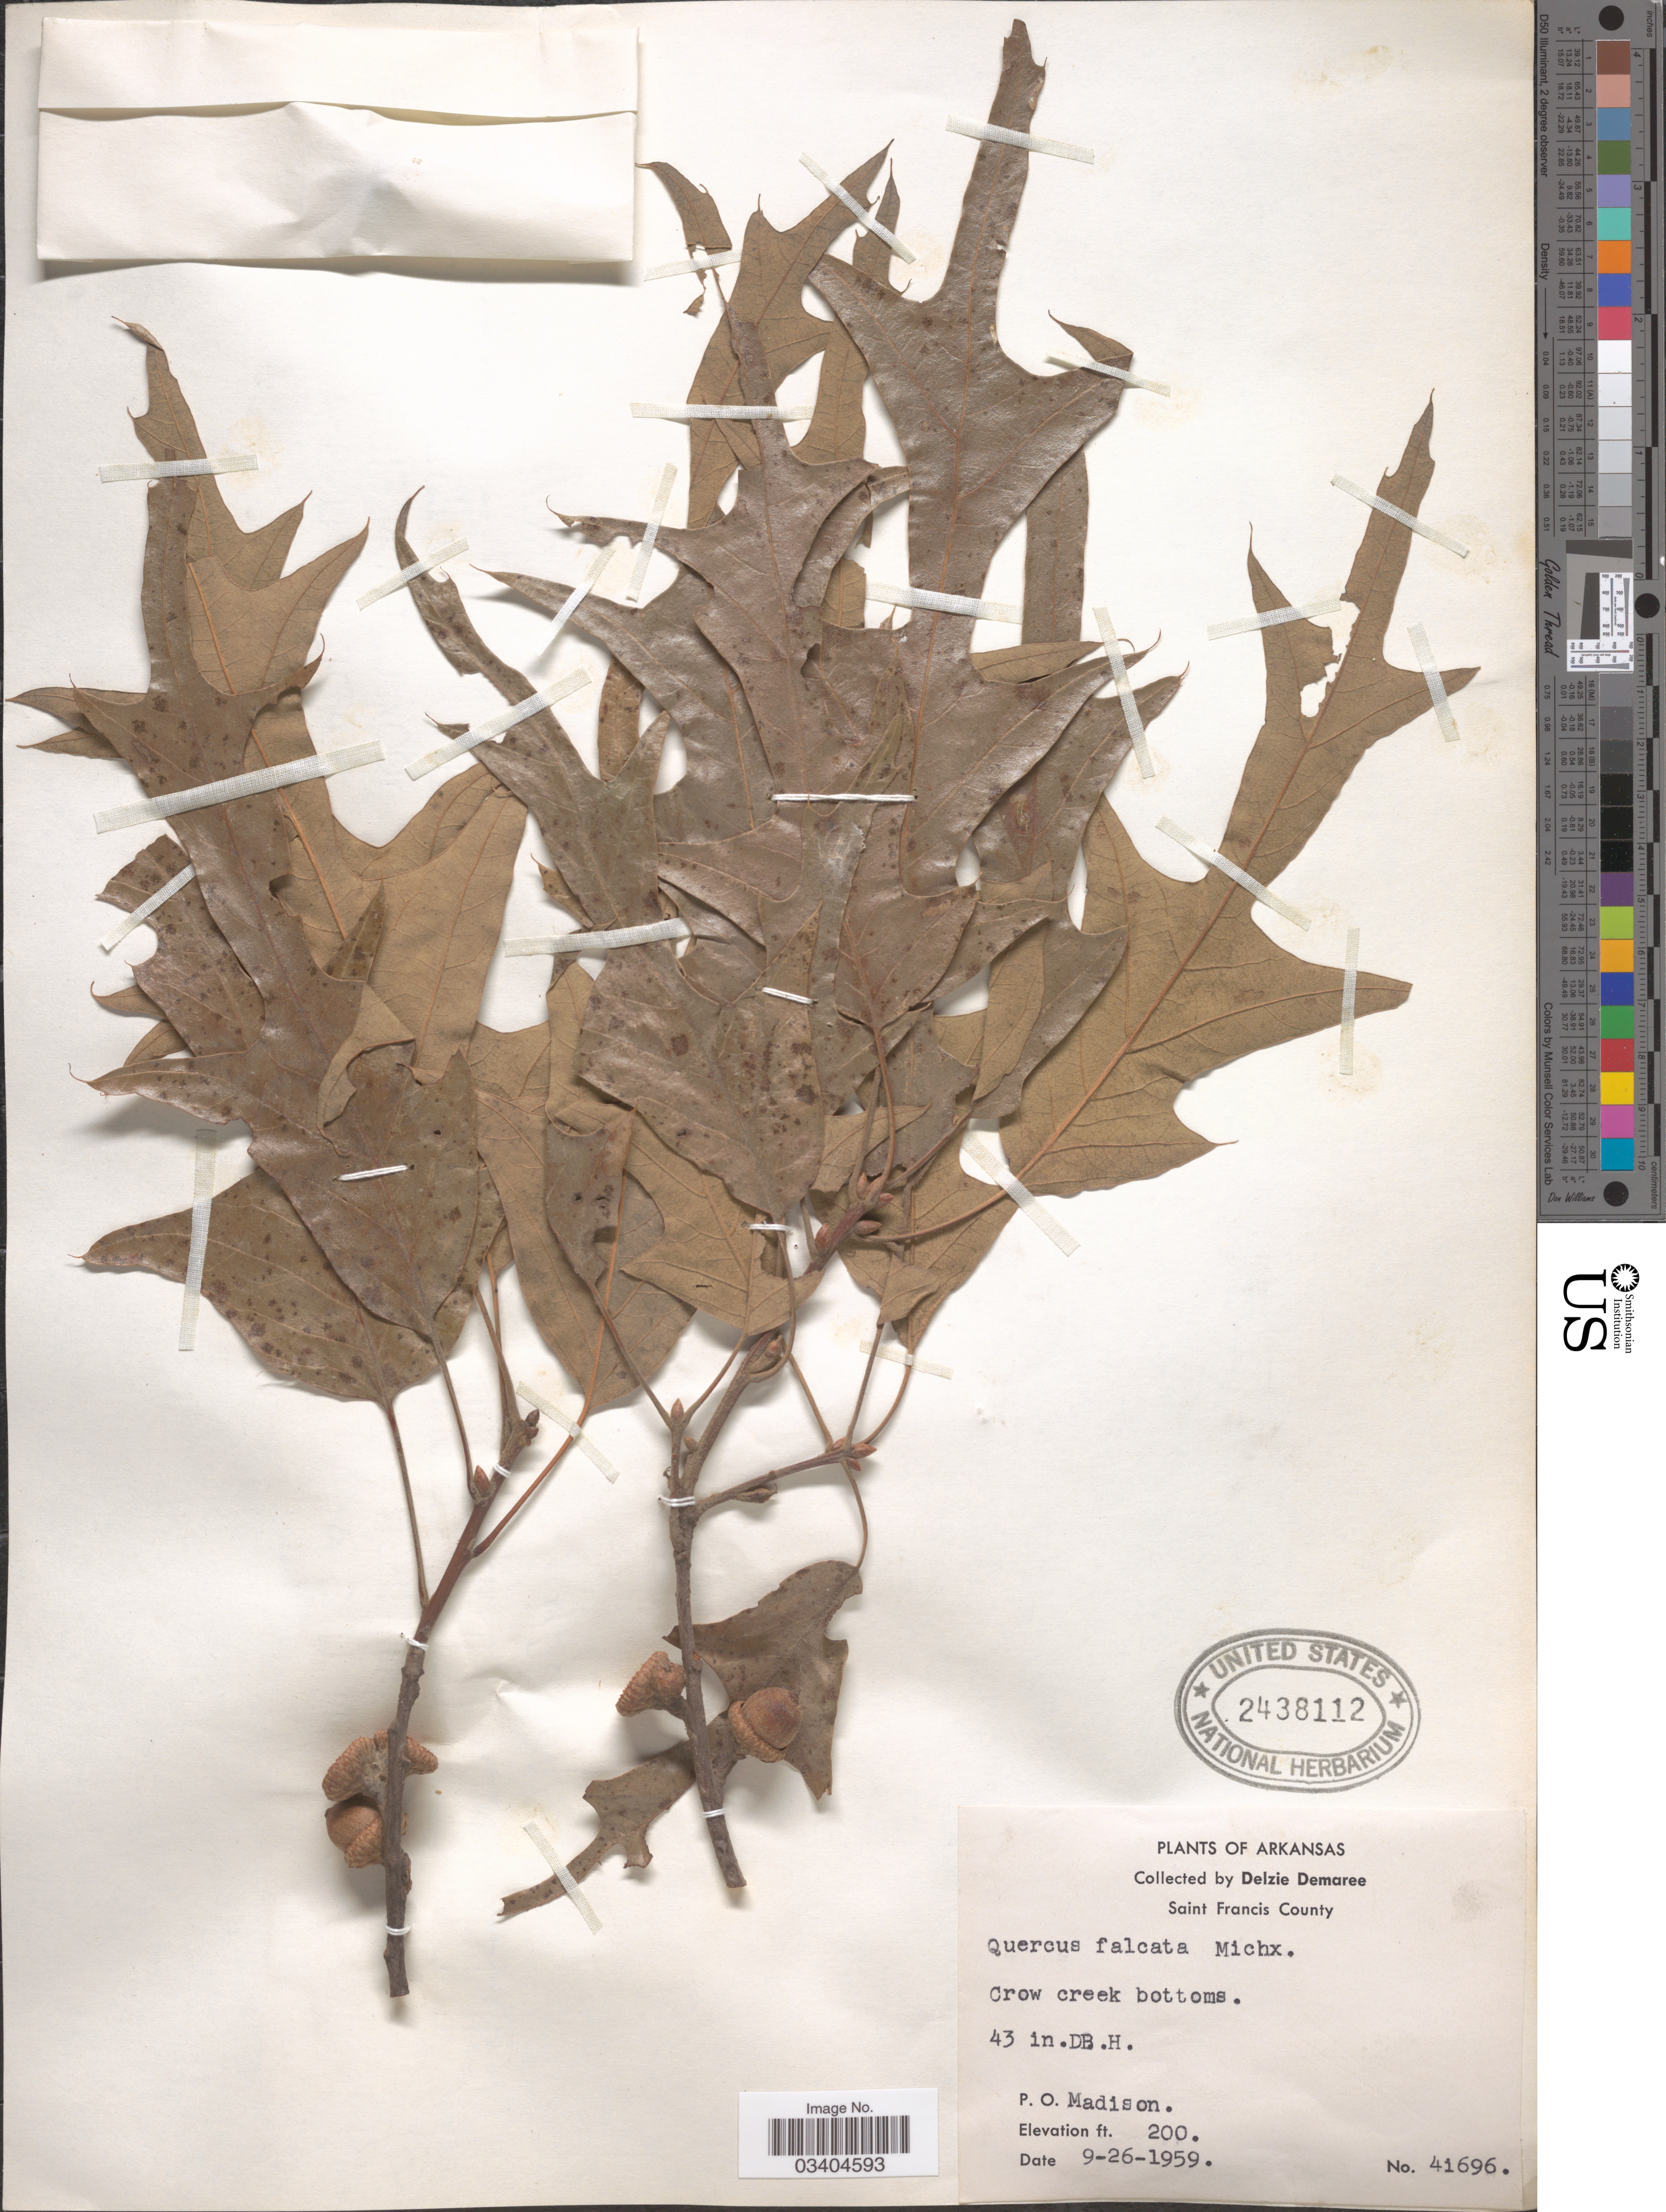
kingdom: Plantae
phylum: Tracheophyta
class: Magnoliopsida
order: Fagales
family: Fagaceae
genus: Quercus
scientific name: Quercus falcata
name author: Michx.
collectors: D. Demaree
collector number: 41696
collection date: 1959-09-26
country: United States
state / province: Arkansas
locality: Saint Francis County. P.O. Madison.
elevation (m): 61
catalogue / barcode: US 2438112